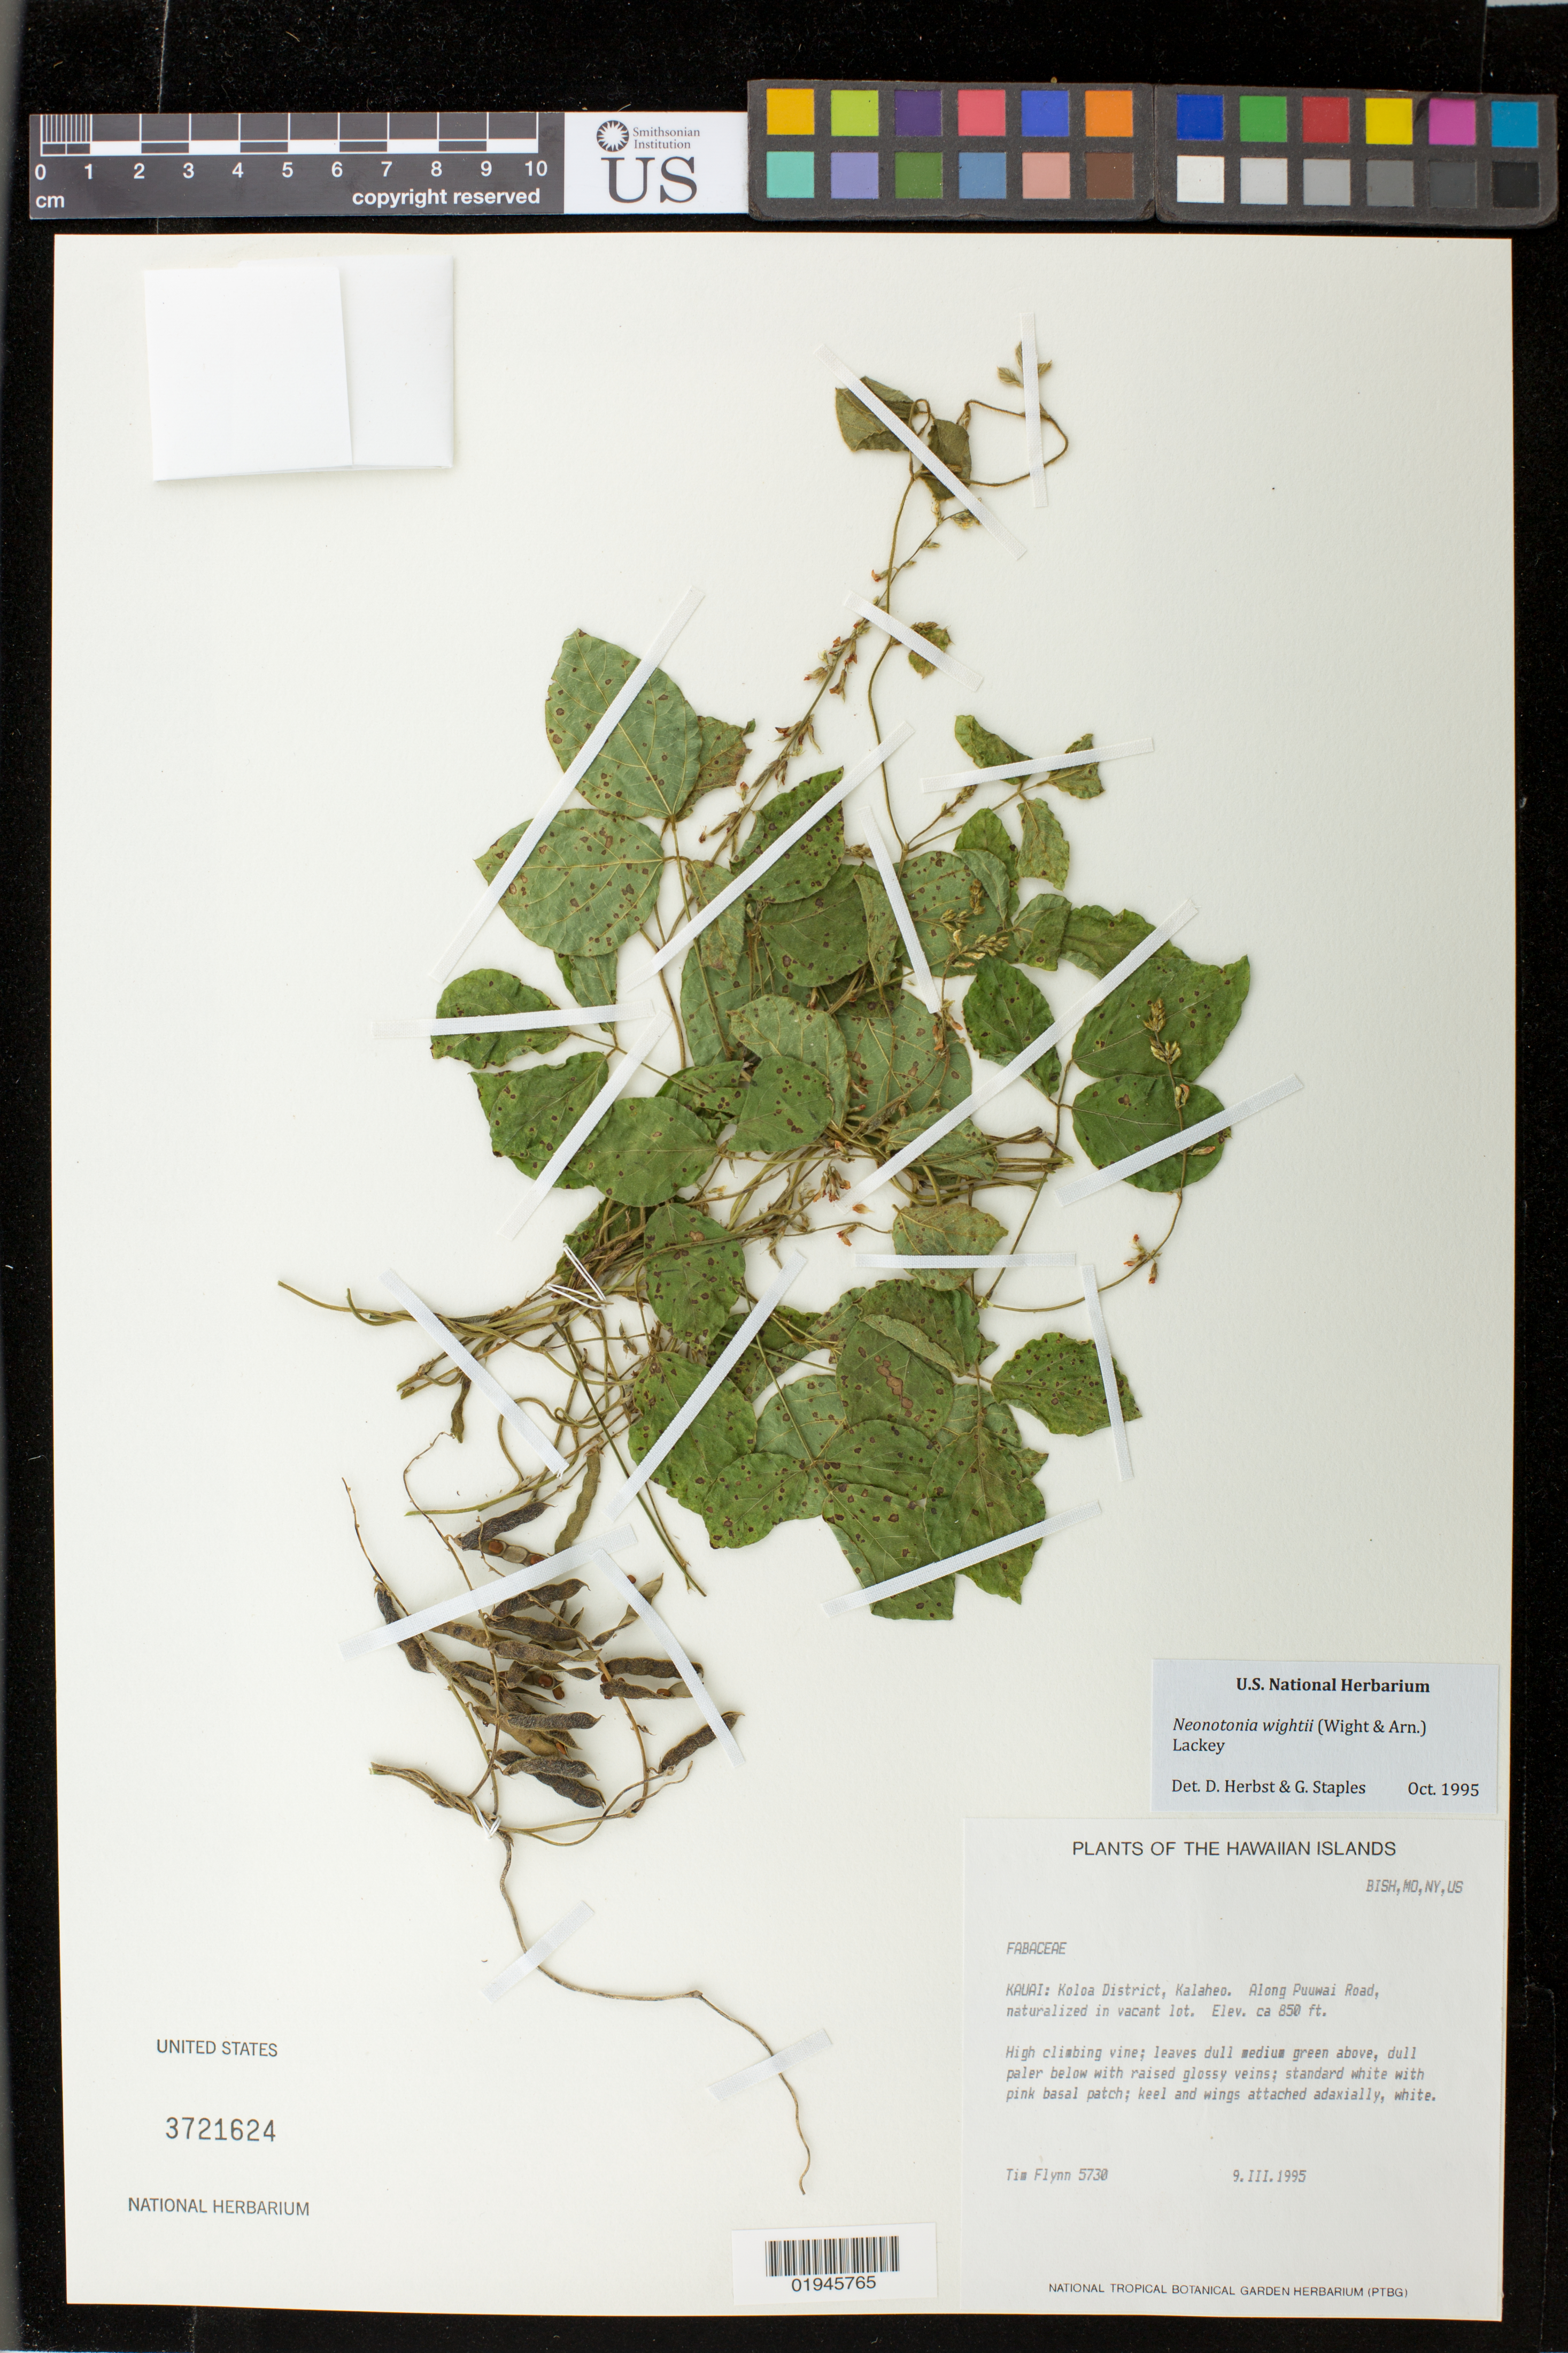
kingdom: Plantae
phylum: Tracheophyta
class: Magnoliopsida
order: Fabales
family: Fabaceae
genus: Neonotonia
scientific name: Neonotonia wightii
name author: (Arn.) J.A. Lackey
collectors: T. W. Flynn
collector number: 5730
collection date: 1995-03-09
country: United States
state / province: Hawaii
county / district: Kauai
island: Kaua'i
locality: Koloa district, Kalaheo, along Ruuwai Road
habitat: Vacant lot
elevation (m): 259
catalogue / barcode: US 3721624